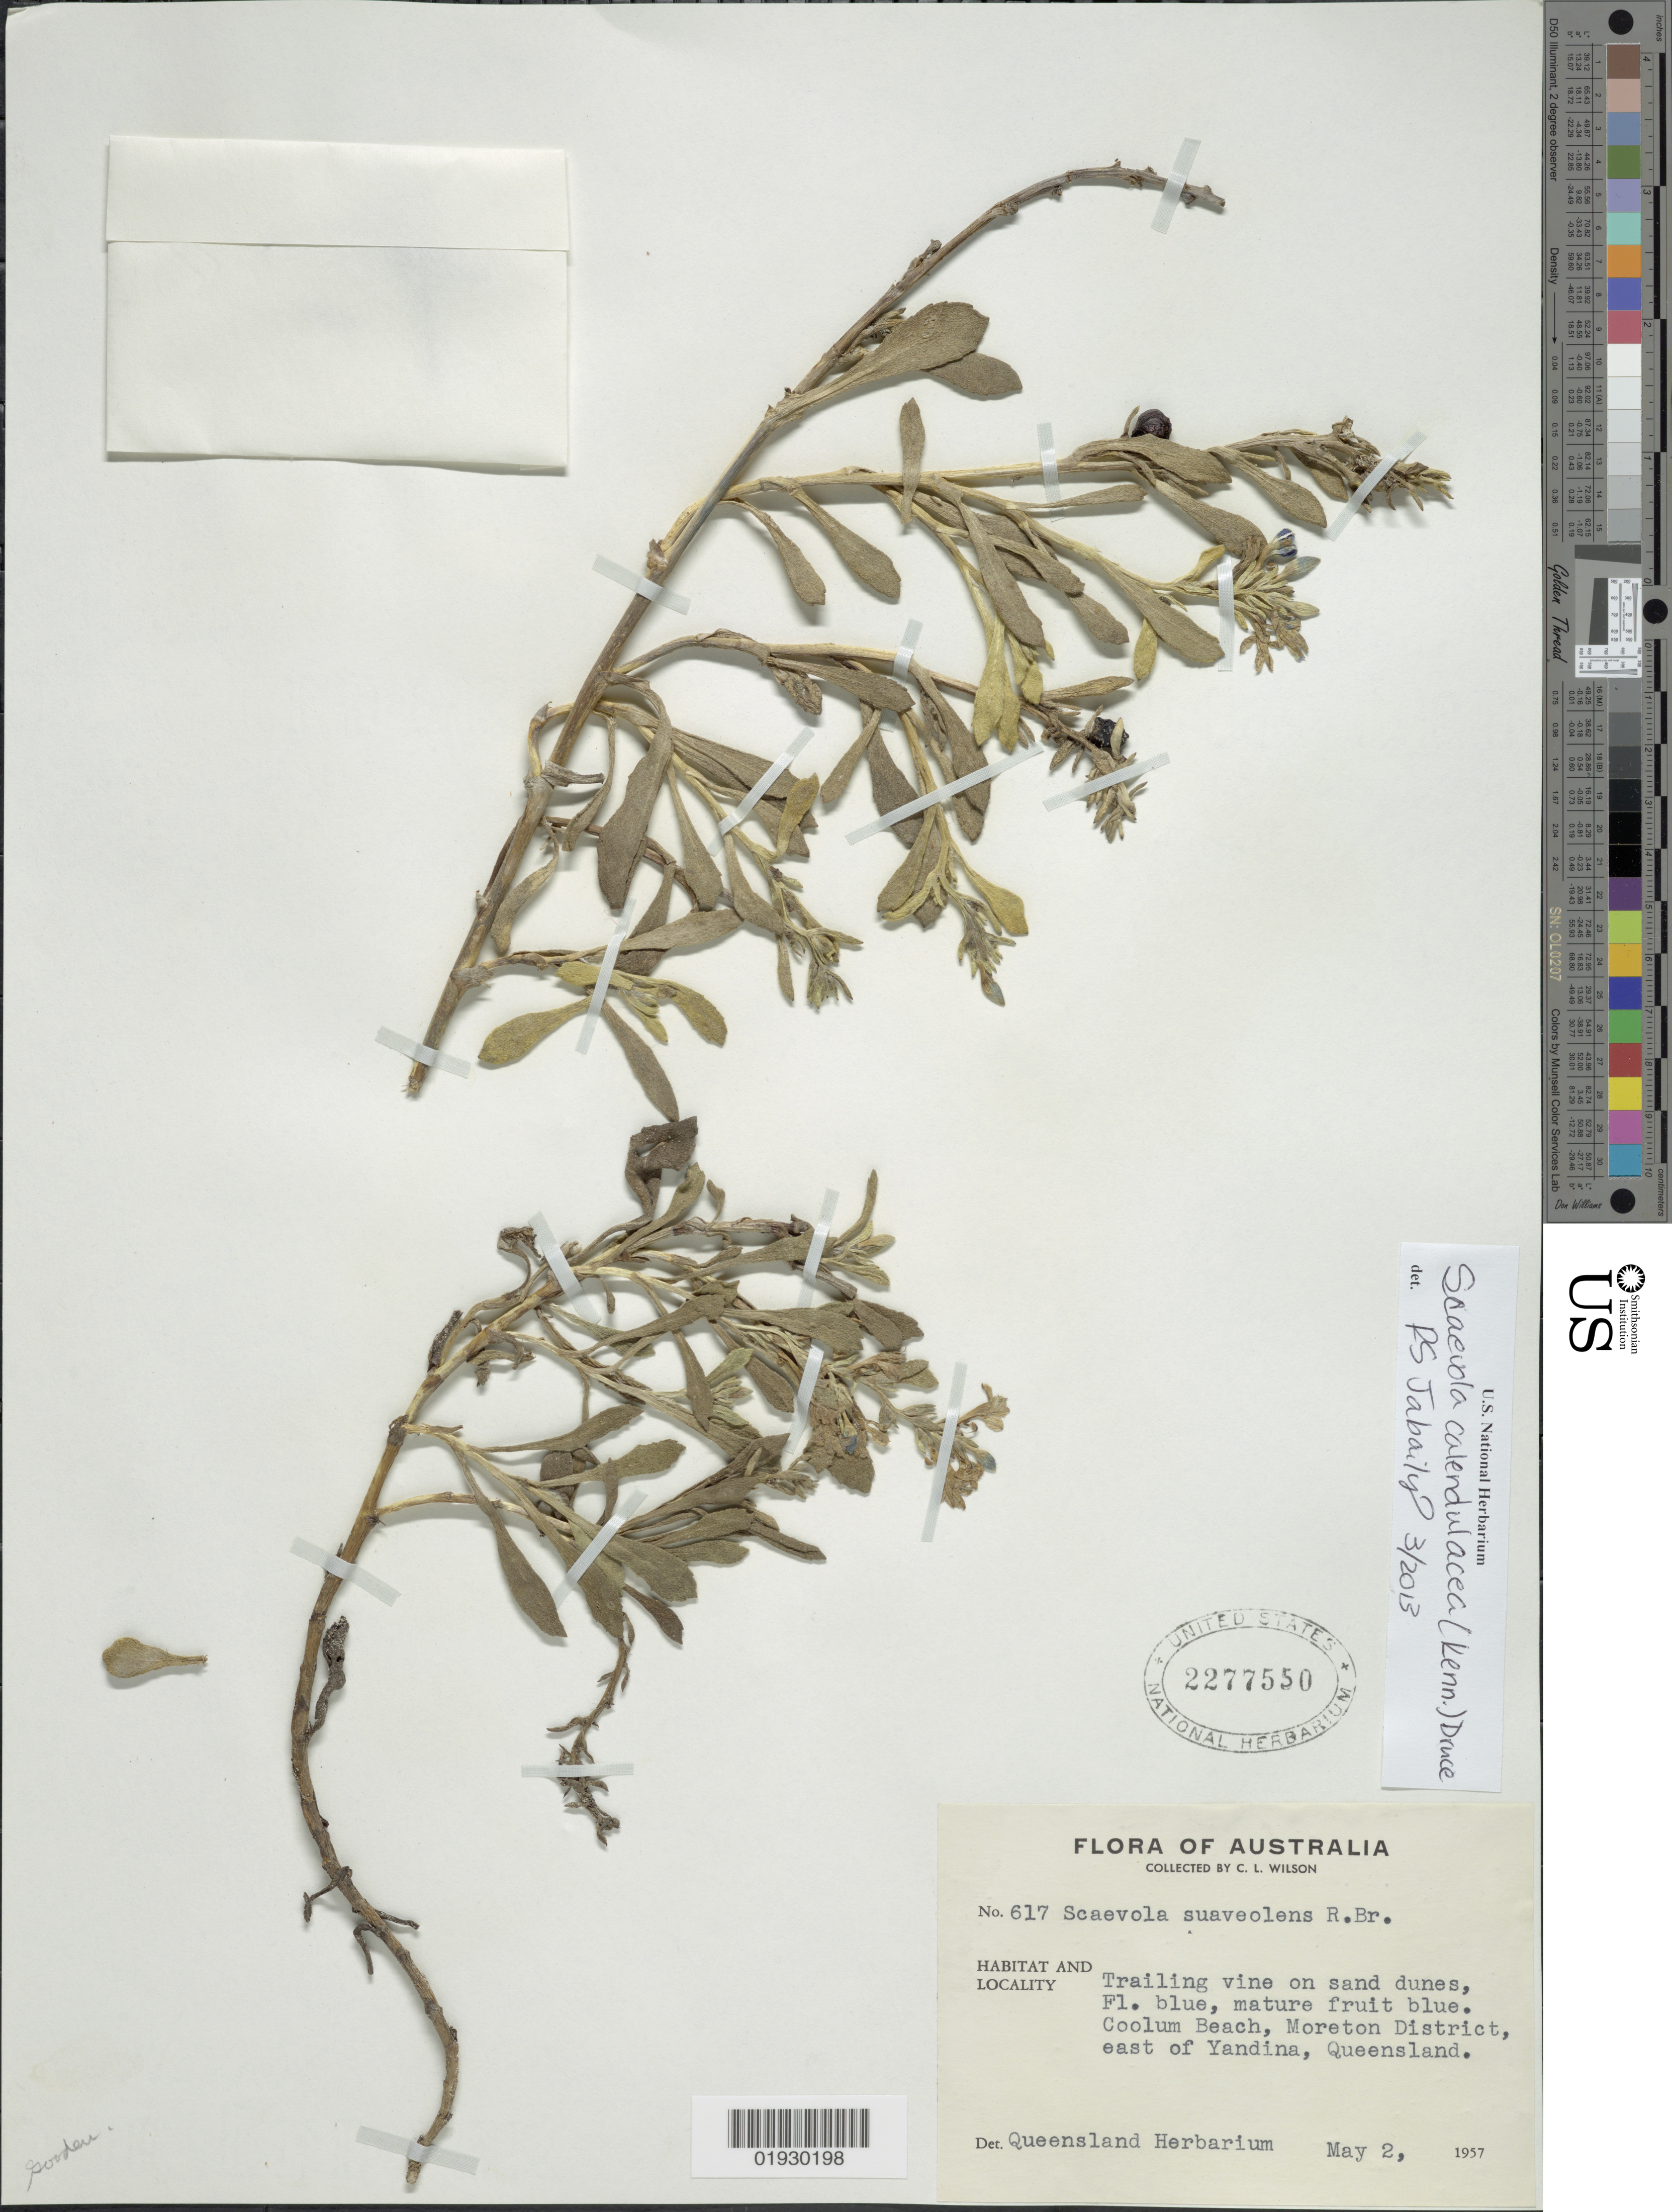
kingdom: Plantae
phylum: Tracheophyta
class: Magnoliopsida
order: Asterales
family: Goodeniaceae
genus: Scaevola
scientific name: Scaevola calendulacea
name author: Druce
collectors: L. C. Wilson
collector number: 617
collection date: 1957-05-02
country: Australia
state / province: Queensland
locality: Coolum Beach, Moreton District, east of Yandina.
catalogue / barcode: US 2277550